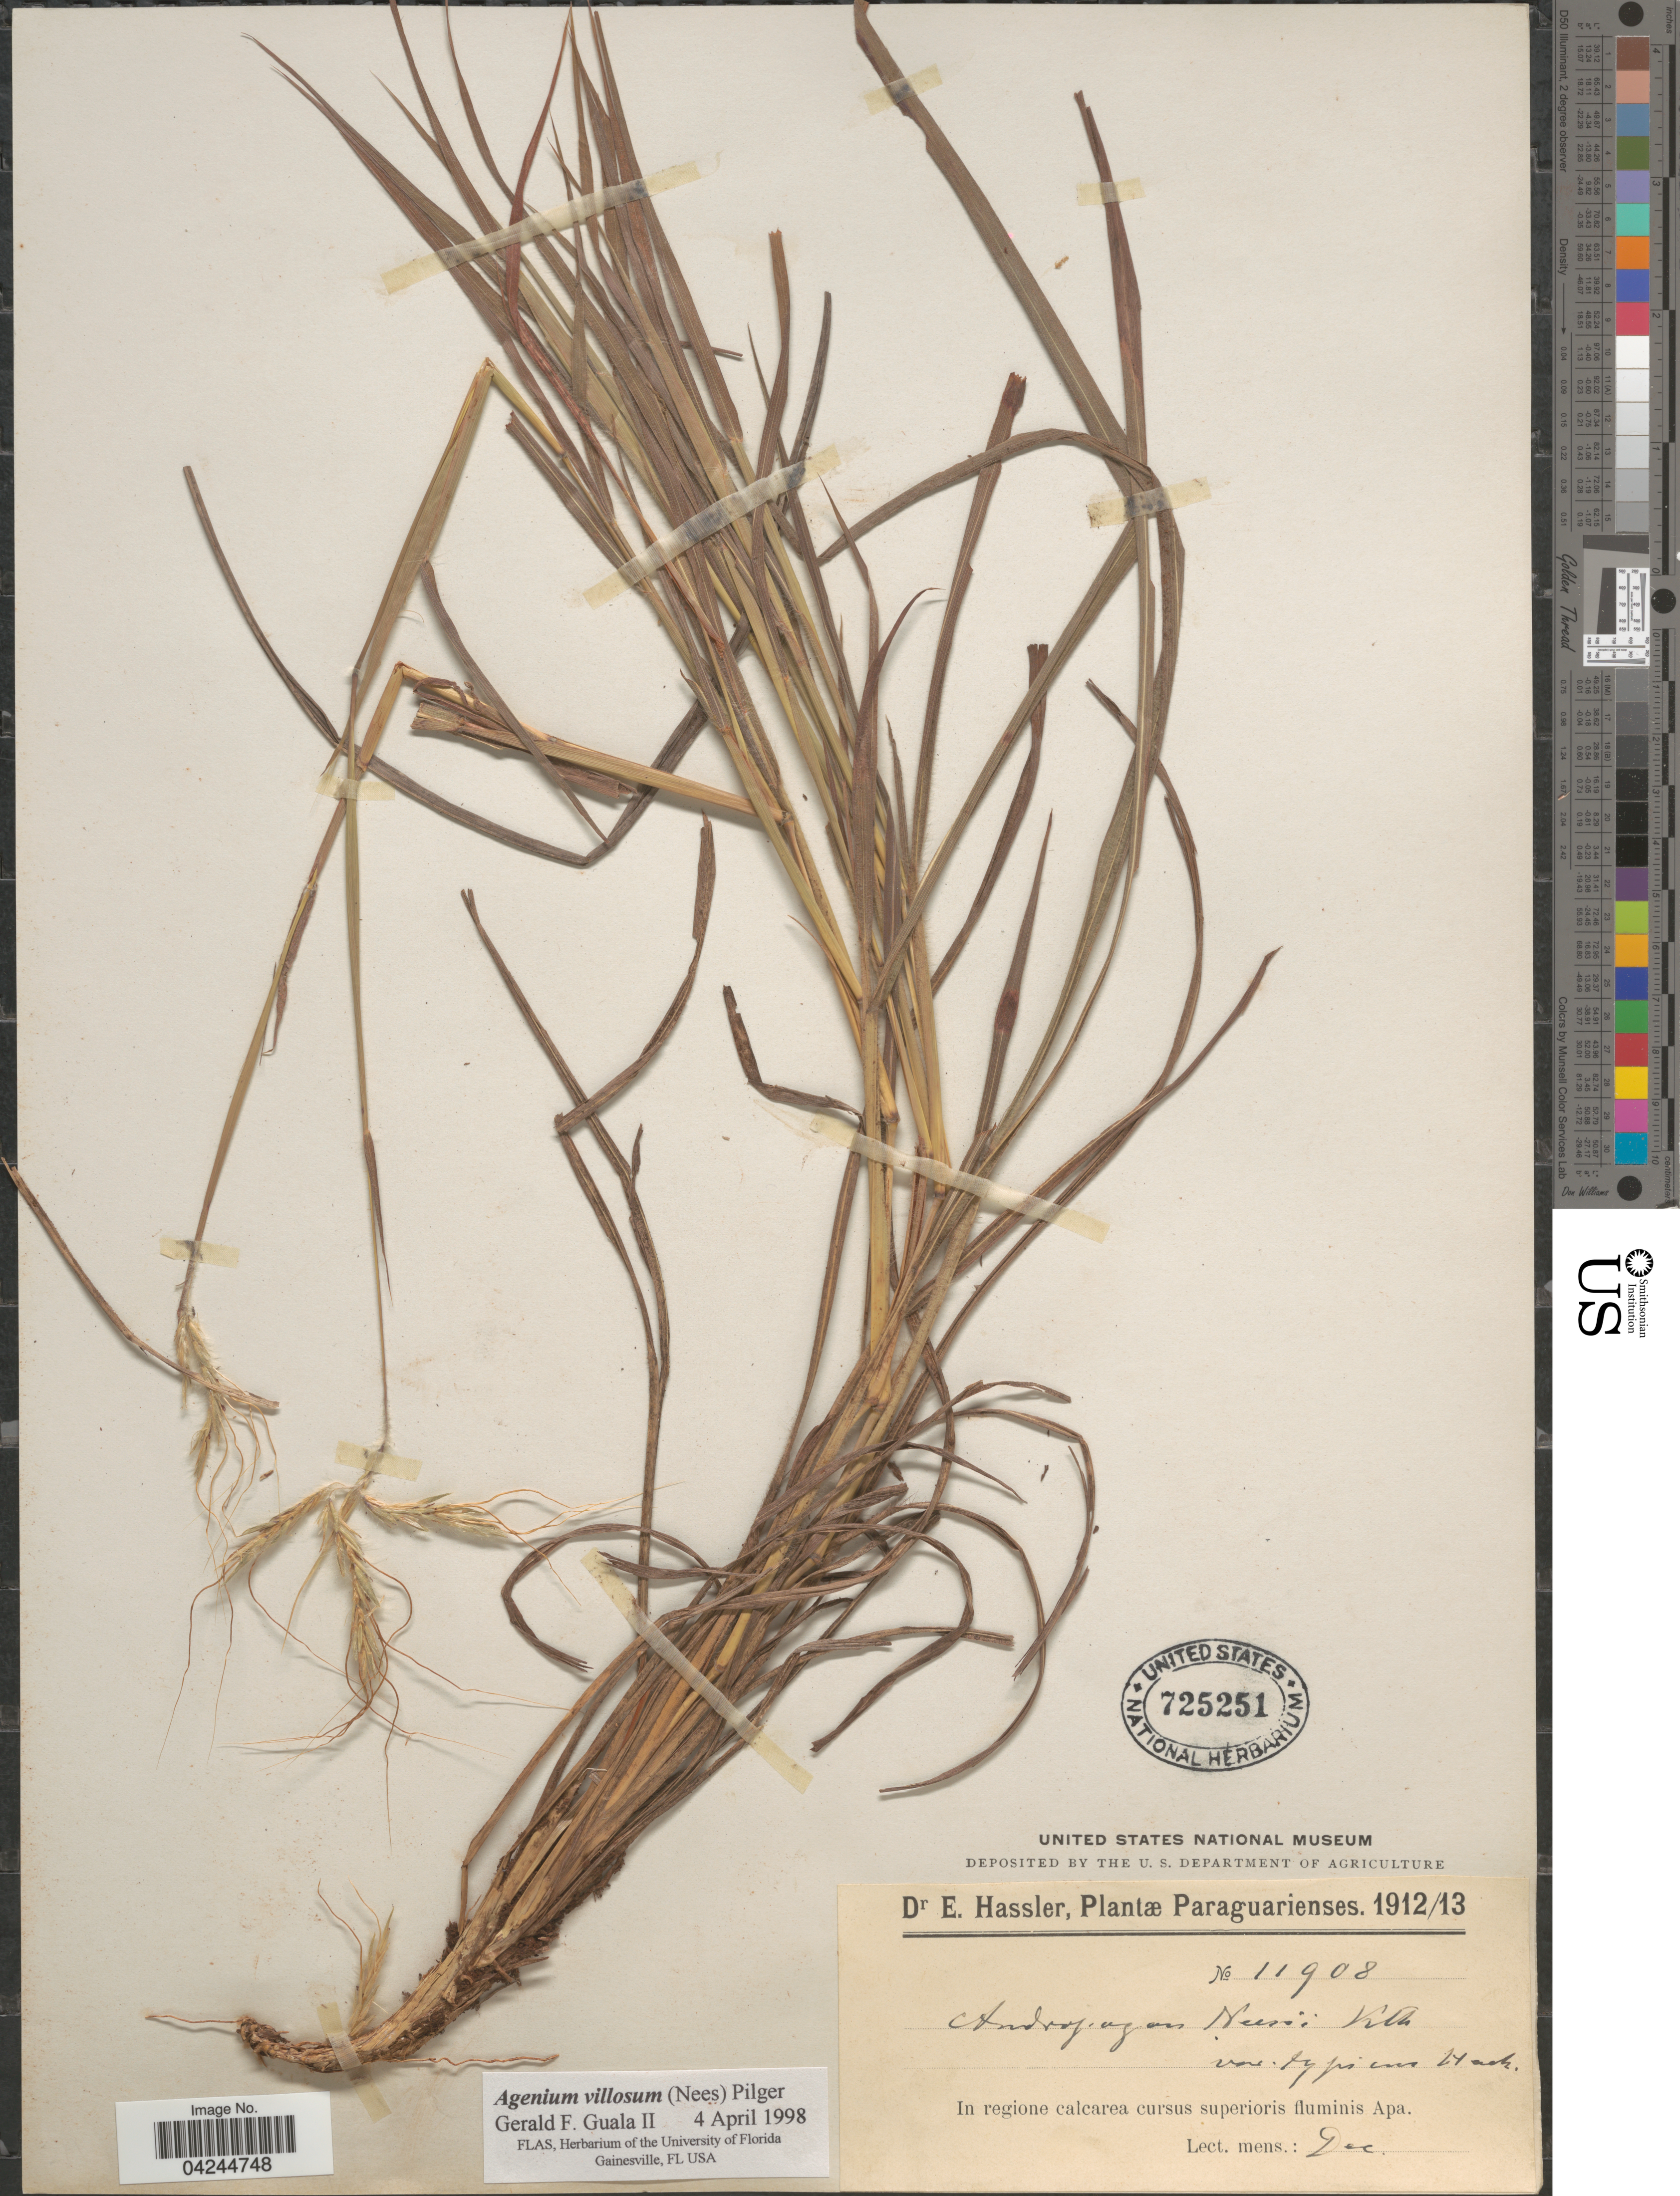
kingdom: Plantae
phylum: Tracheophyta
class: Liliopsida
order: Poales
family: Poaceae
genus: Agenium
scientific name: Agenium villosum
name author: (Nees) Pilg.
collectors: E. Hassler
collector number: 11908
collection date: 1912-12/1913-12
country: Paraguay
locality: In regione calcarea cursus superioris fluminis Apa.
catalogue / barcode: US 725251